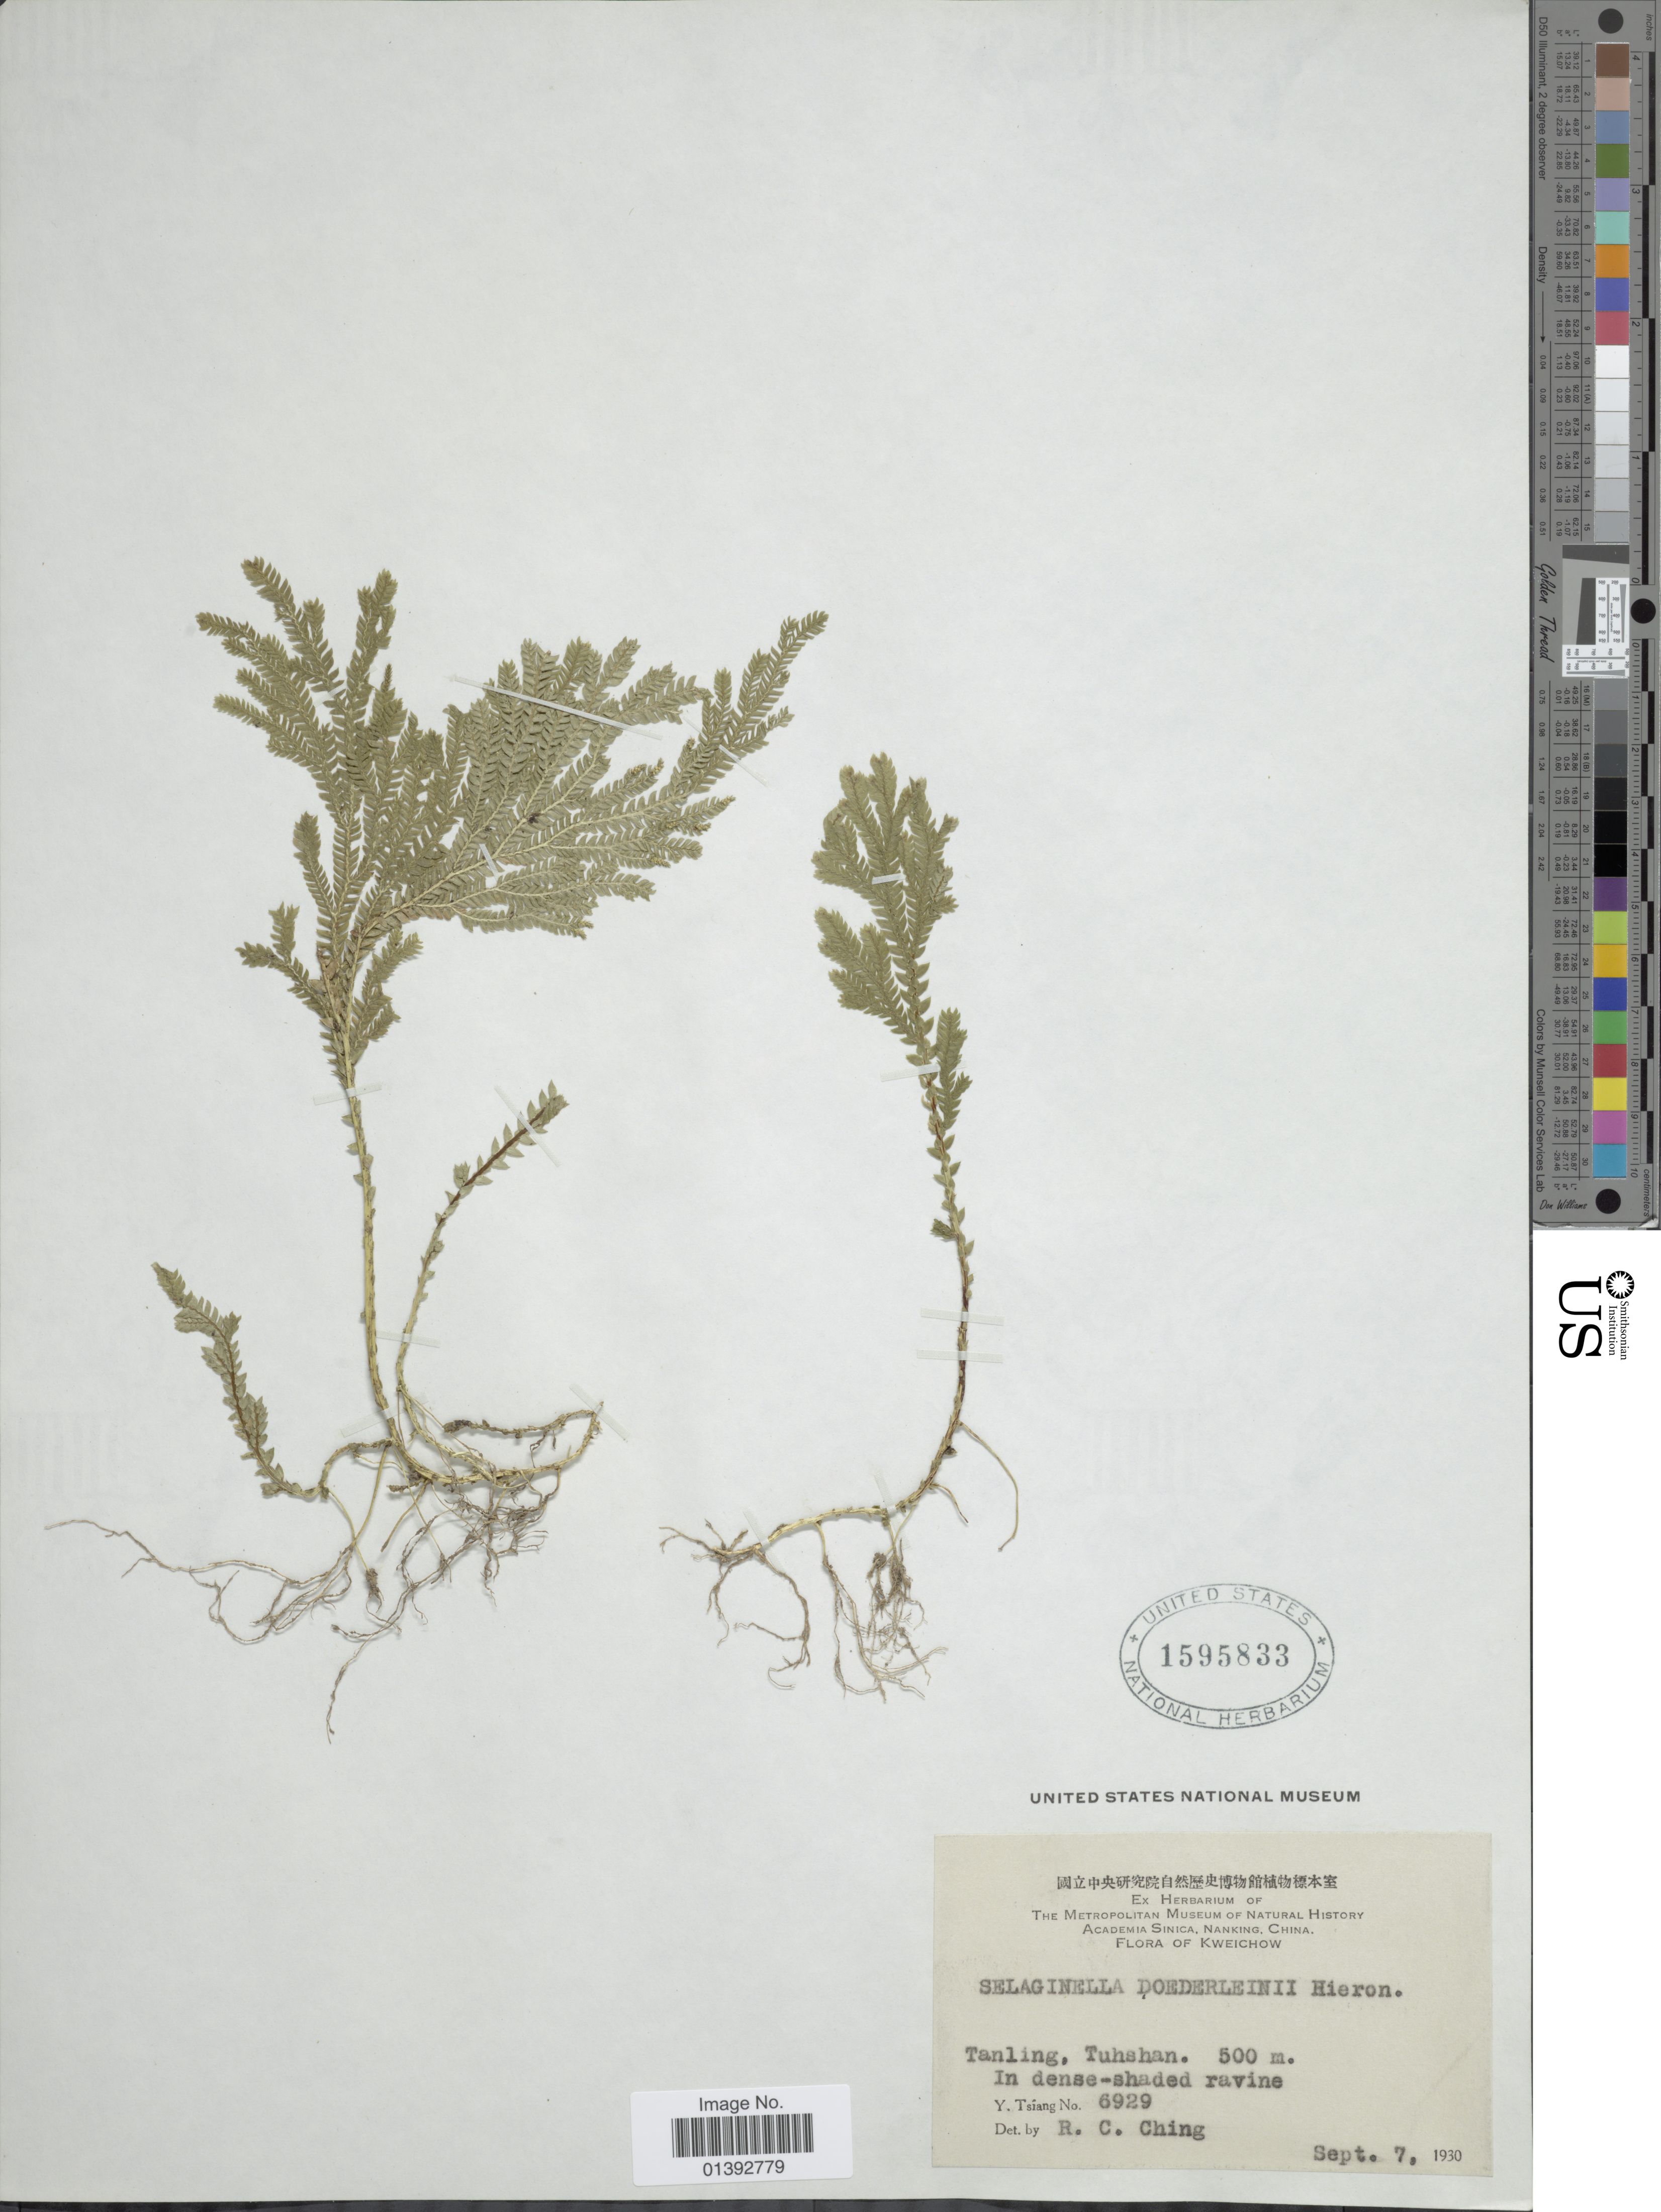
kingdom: Plantae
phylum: Tracheophyta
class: Lycopodiopsida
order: Selaginellales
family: Selaginellaceae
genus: Selaginella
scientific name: Selaginella doederleinii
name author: Hieron.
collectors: Y. Tsiang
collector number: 6929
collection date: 1930-09-07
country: China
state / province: Guizhou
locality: Kweichow, Tanling, Tuhshan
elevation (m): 500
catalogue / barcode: US 1595833